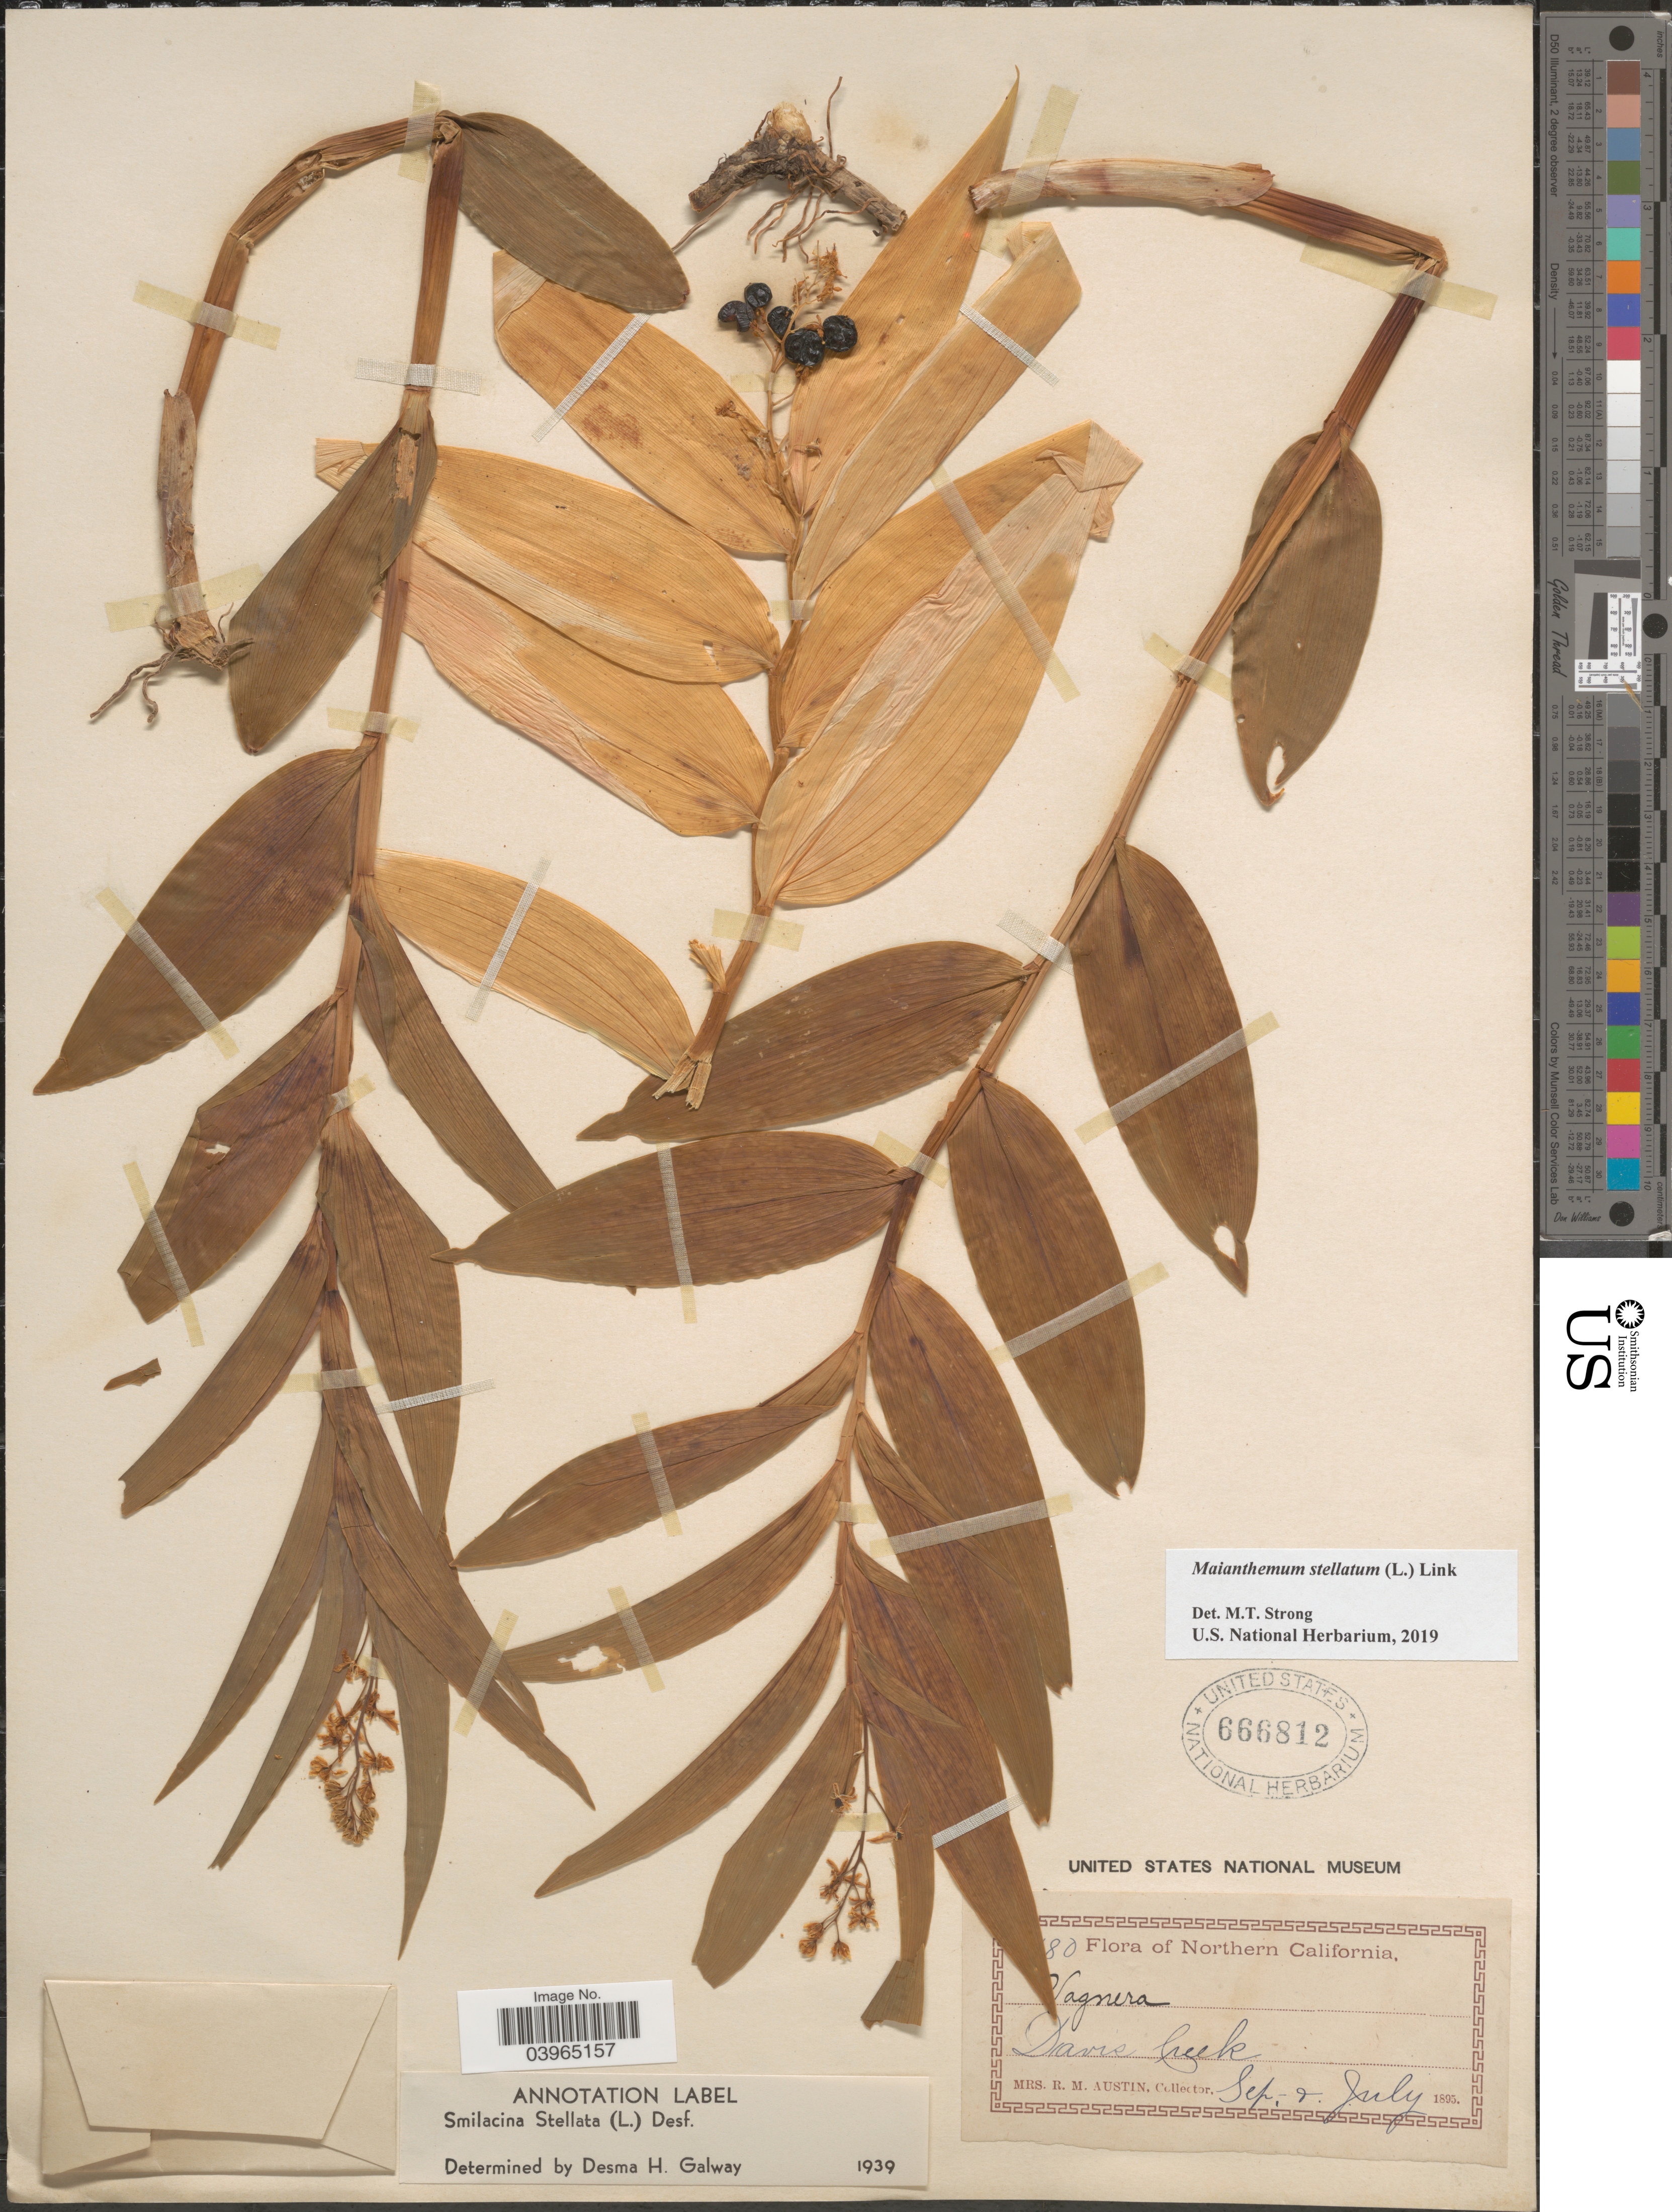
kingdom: Plantae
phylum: Tracheophyta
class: Liliopsida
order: Asparagales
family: Asparagaceae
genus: Maianthemum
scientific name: Maianthemum stellatum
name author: (L.) Link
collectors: R. Austin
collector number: !80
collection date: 1895-07/1895-09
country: United States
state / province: California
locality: Northern California. Davi's Creek.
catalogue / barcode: US 666812